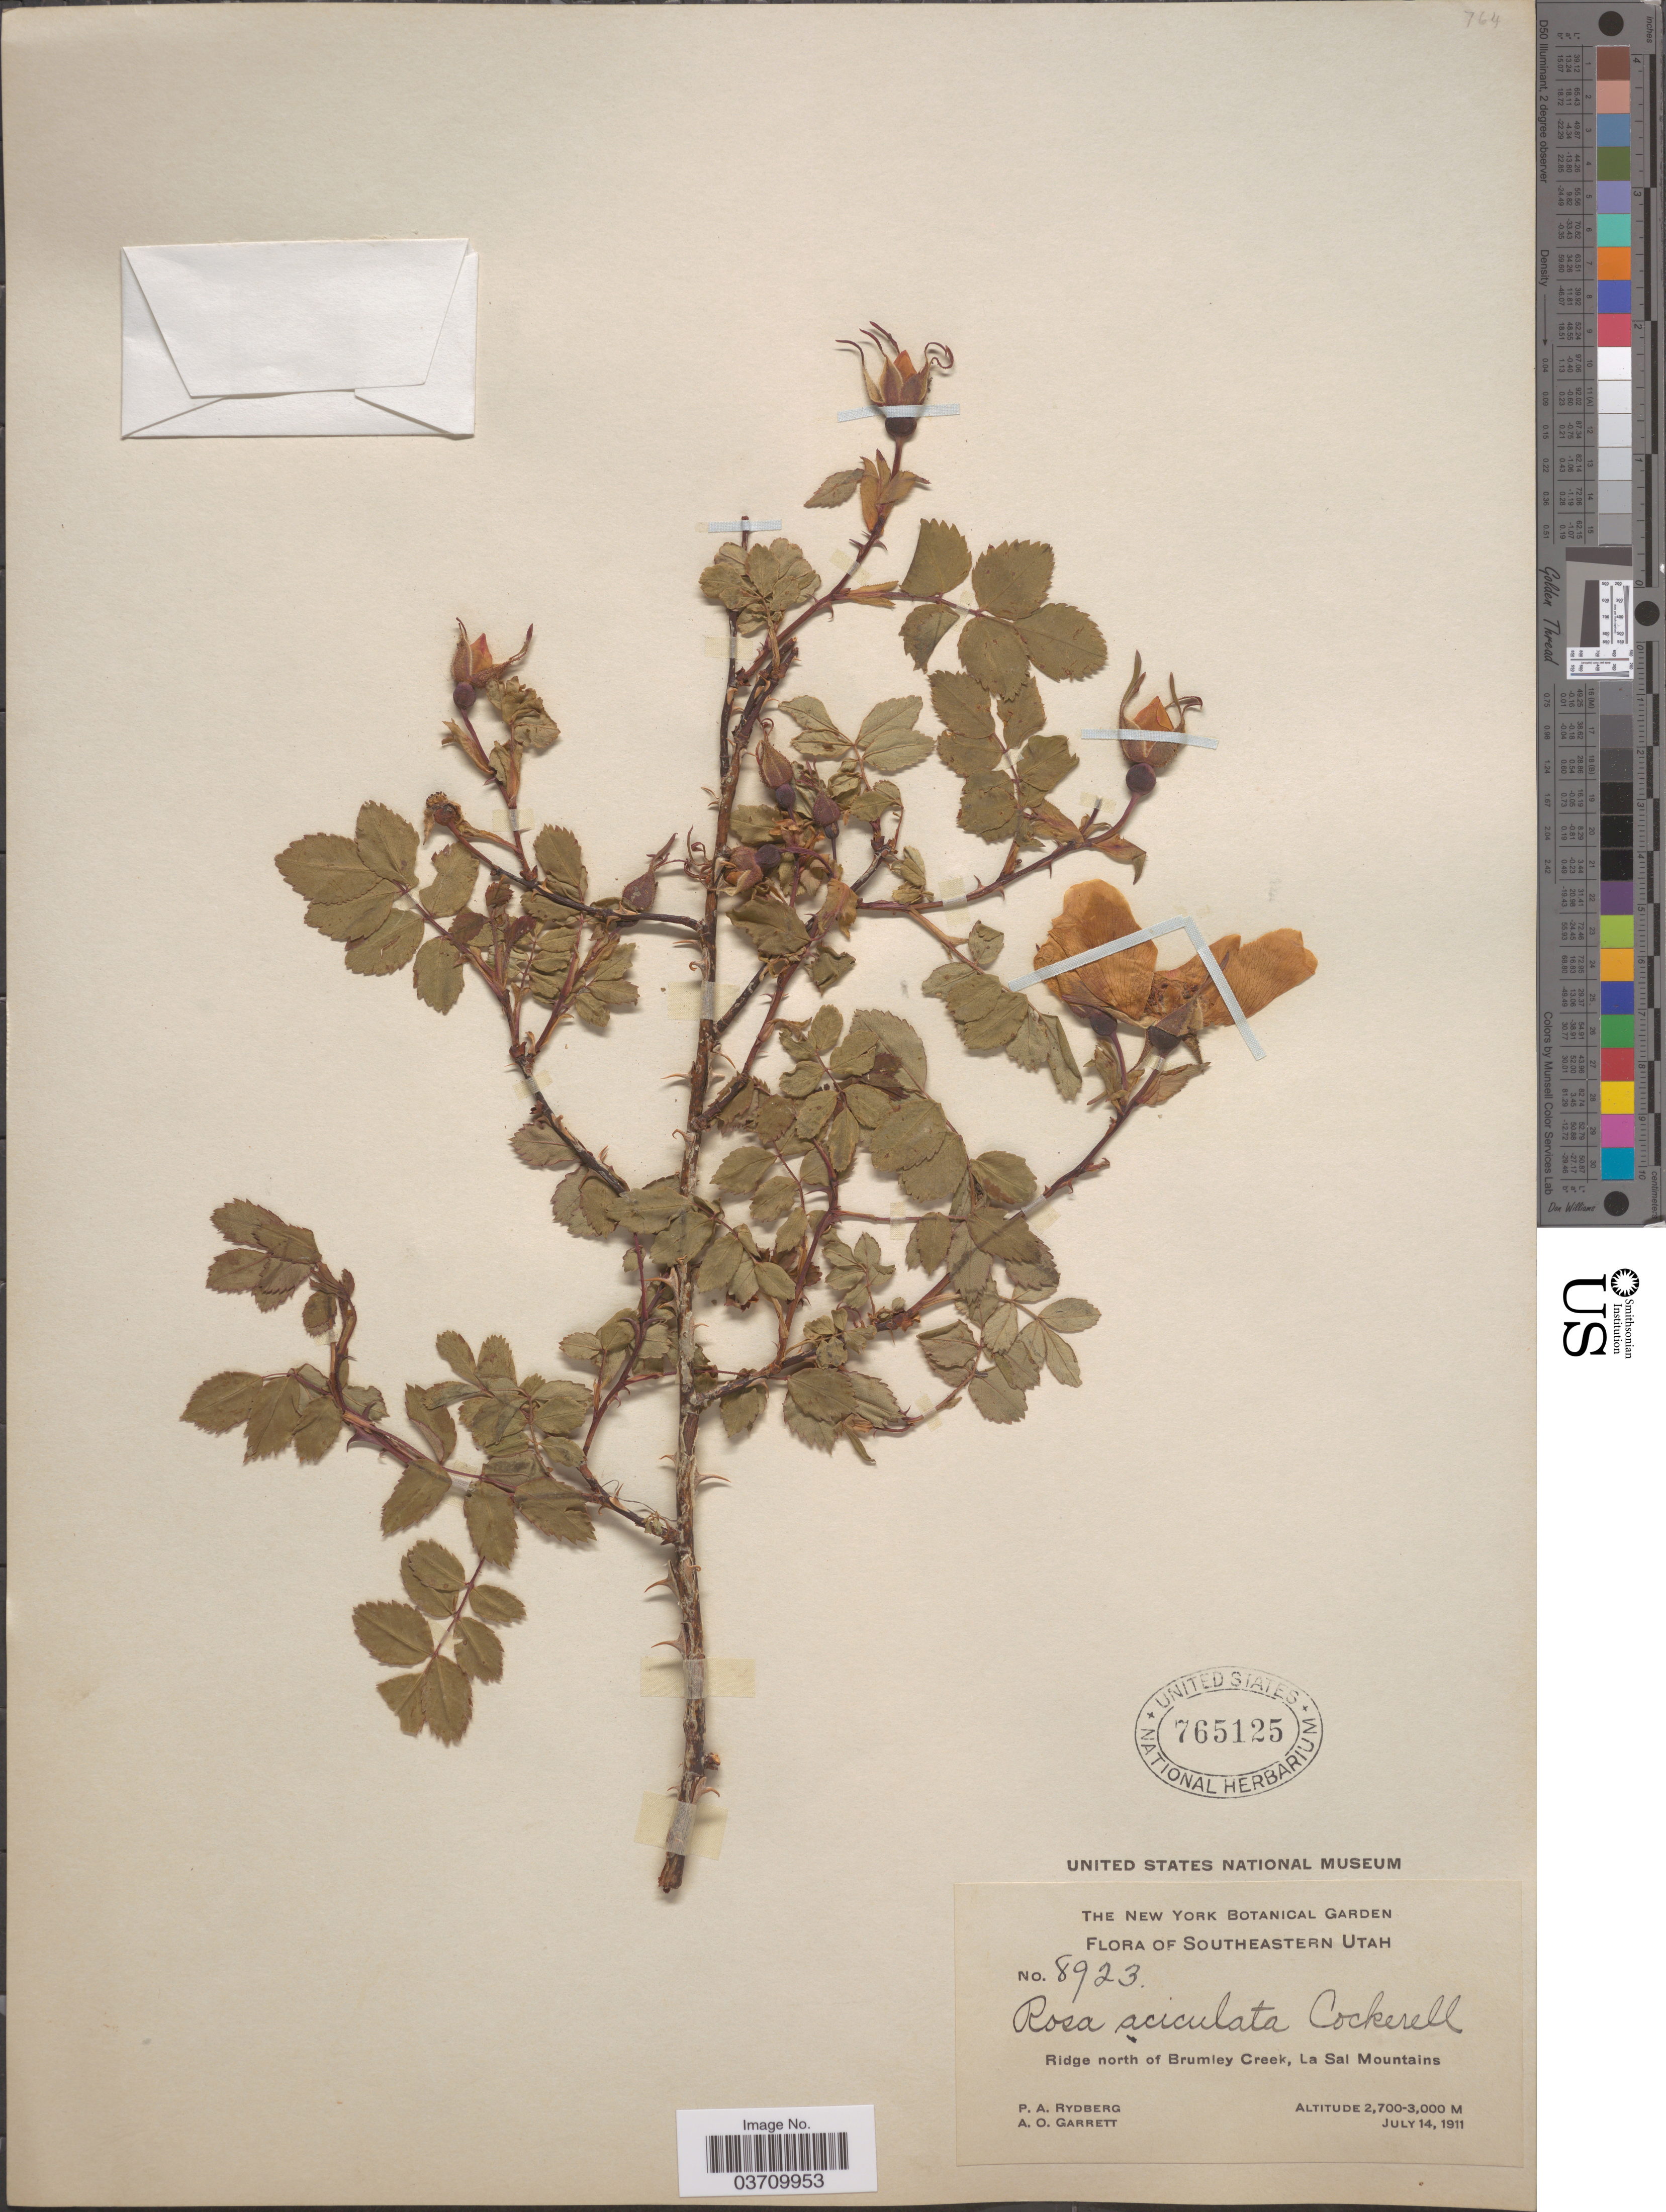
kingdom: Plantae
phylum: Tracheophyta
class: Magnoliopsida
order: Rosales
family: Rosaceae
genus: Rosa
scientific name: Rosa aciculata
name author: (Cockerell) Cockerell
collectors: P. A. Rydberg & A. O. Garrett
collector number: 8923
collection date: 1911-07-14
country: United States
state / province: Utah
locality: Southeastern Utah. Ridge north of Brumley Creek, La Sal Mountains.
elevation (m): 2700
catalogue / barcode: US 765125